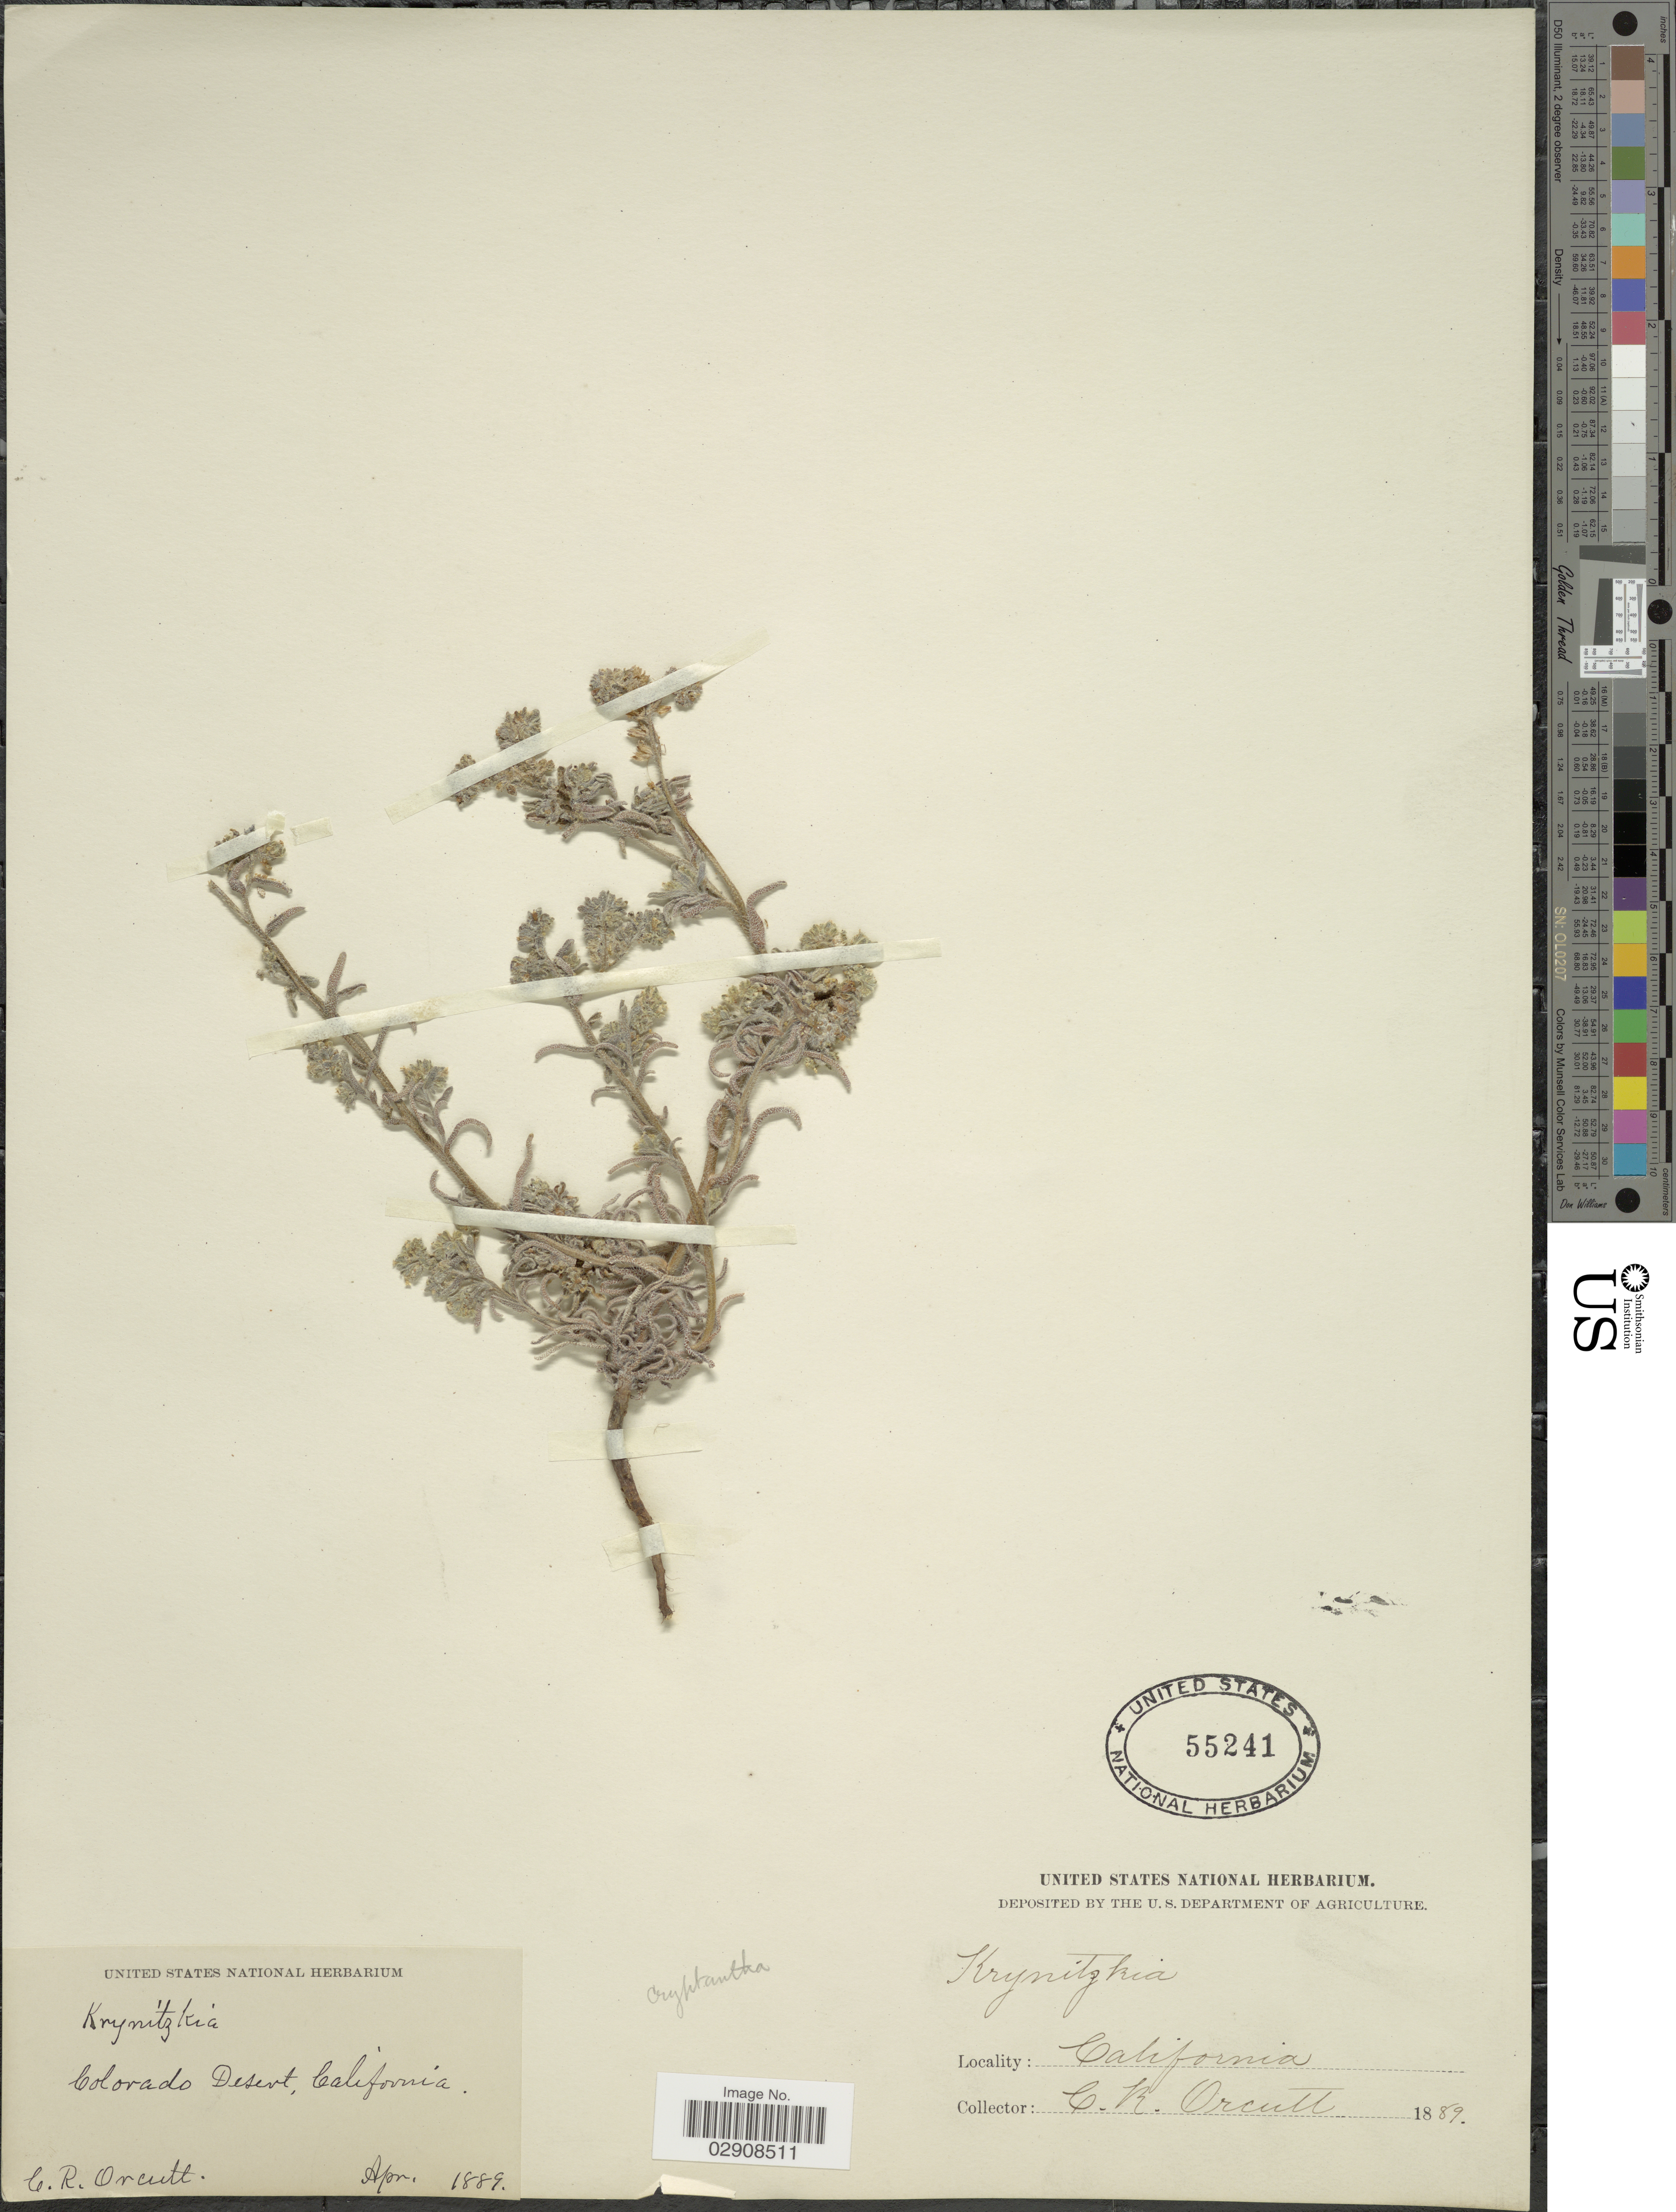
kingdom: Plantae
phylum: Tracheophyta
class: Magnoliopsida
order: Boraginales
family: Boraginaceae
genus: Cryptantha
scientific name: Cryptantha sp.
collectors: C. R. Orcutt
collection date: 1889-04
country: United States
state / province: California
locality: Colorado Desert.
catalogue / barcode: US 55241